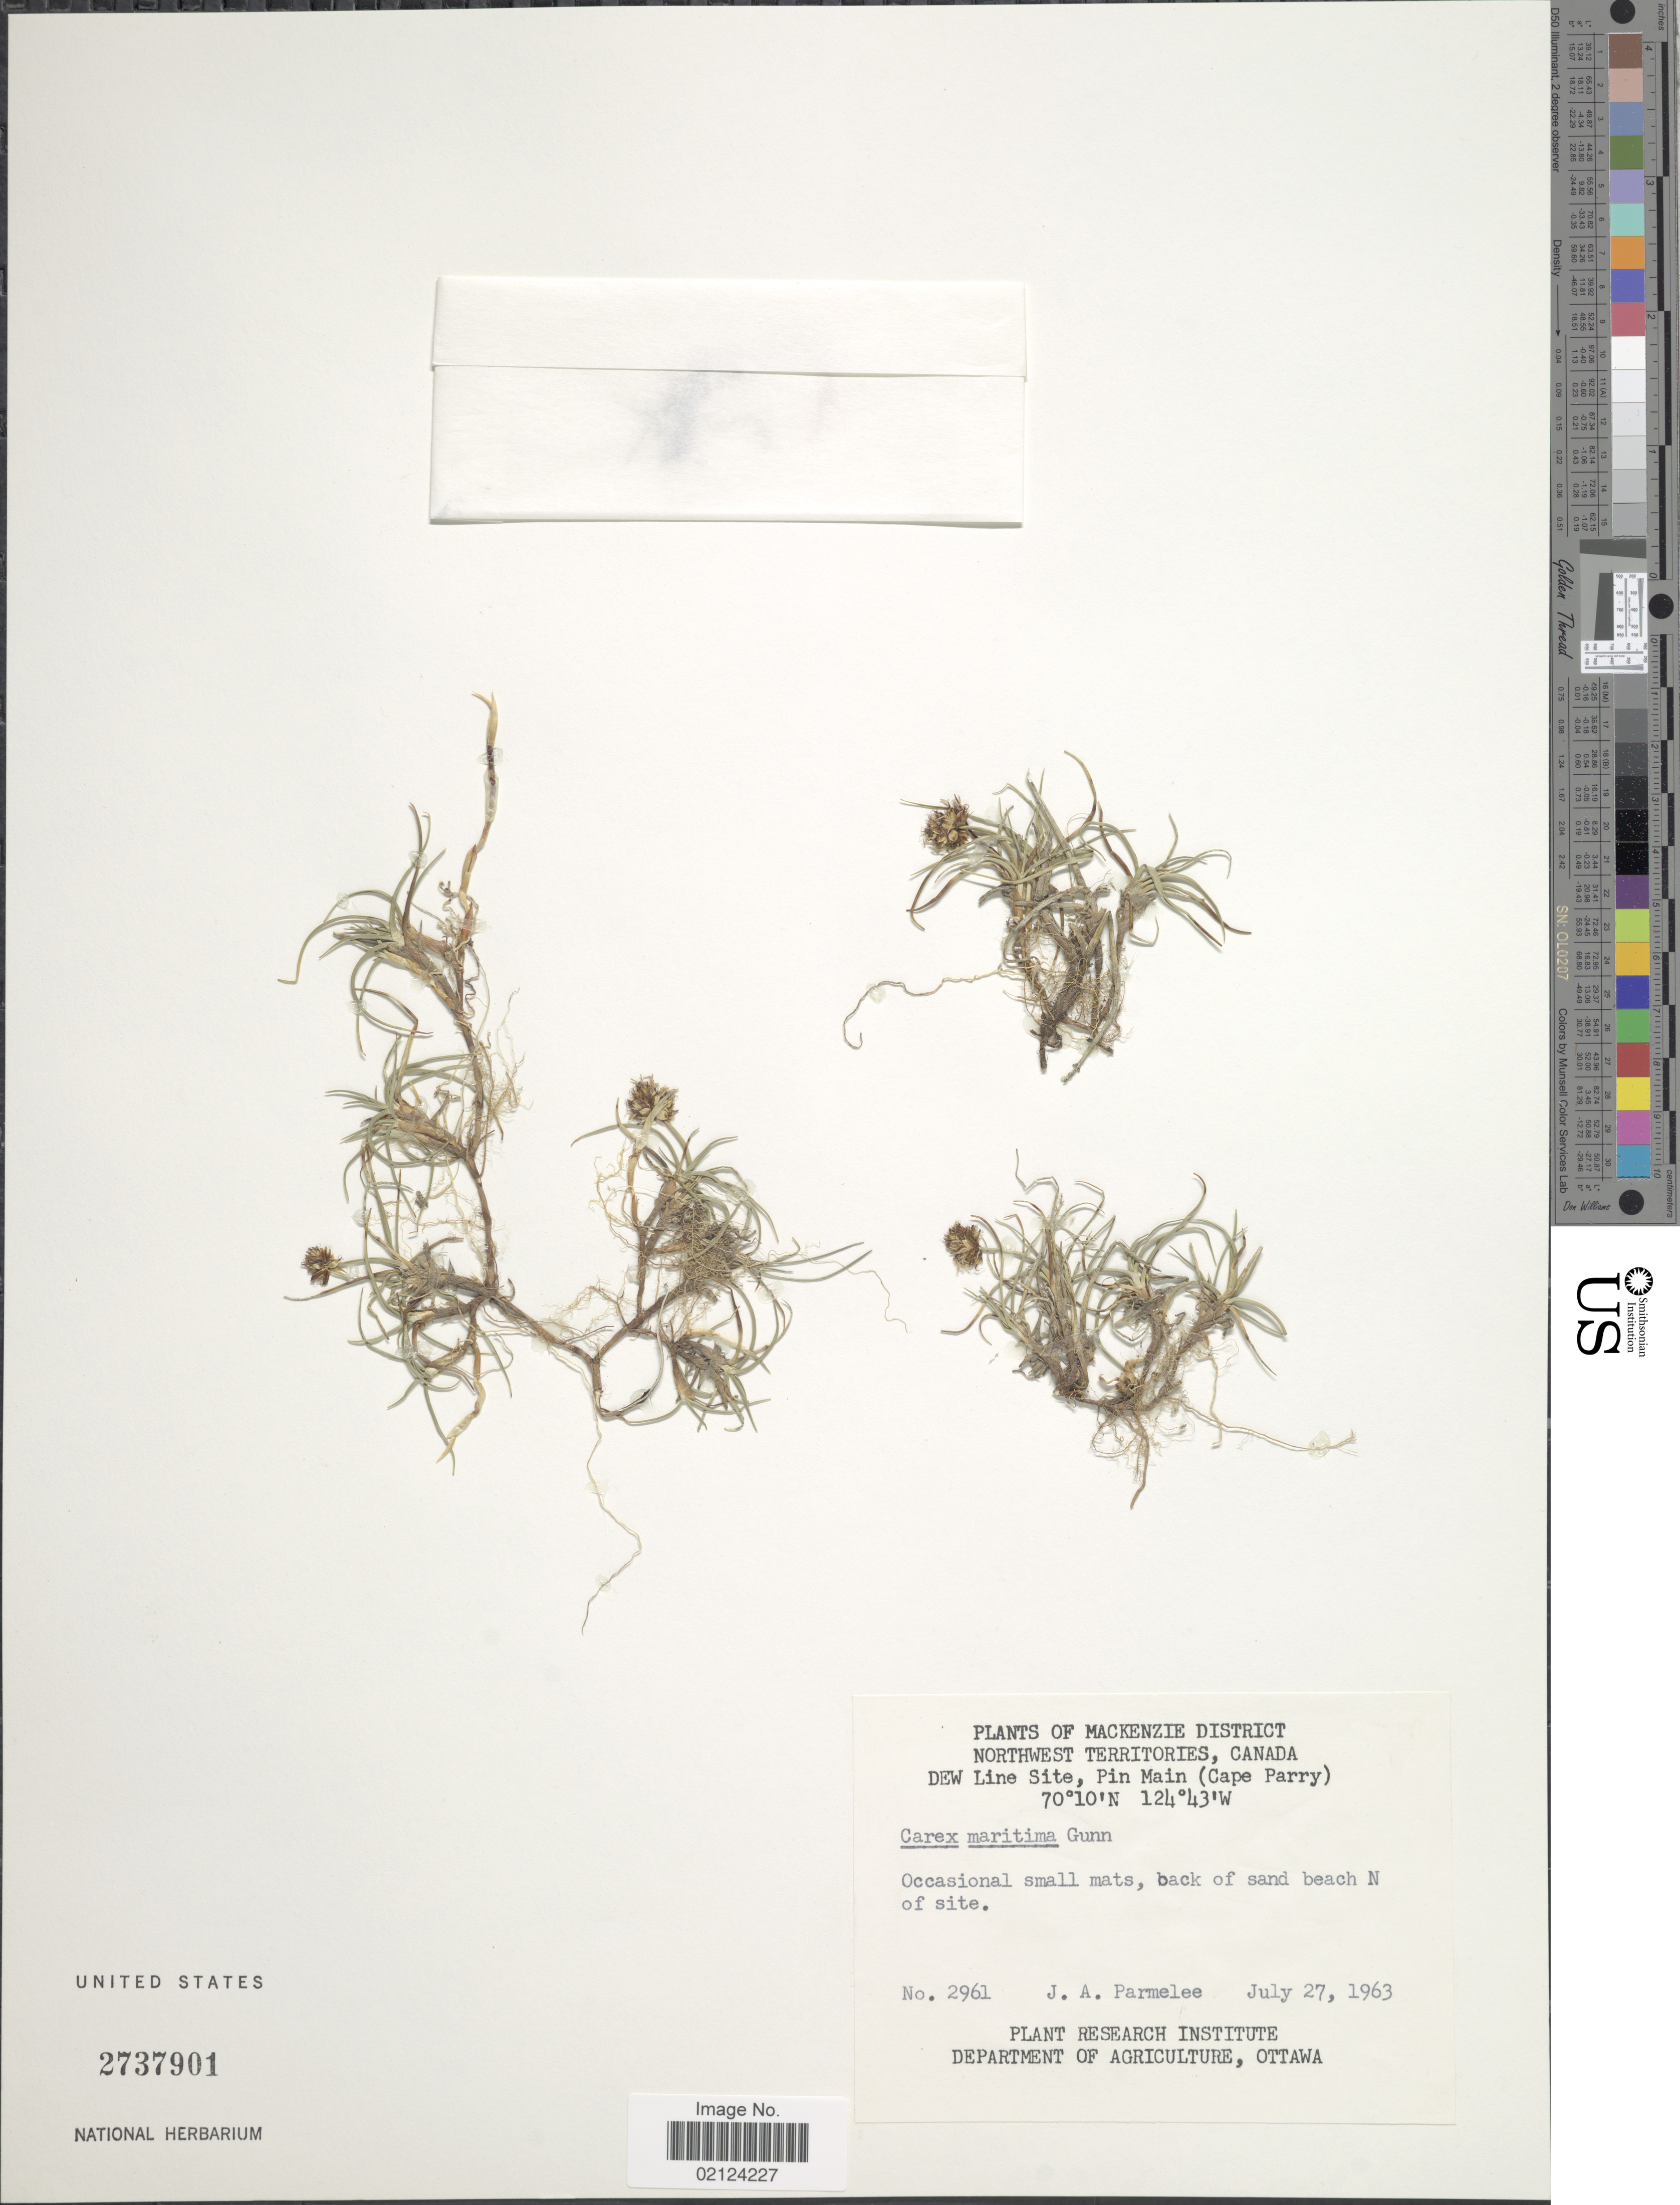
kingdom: Plantae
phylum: Tracheophyta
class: Liliopsida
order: Poales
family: Cyperaceae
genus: Carex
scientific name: Carex maritima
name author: Gunnerus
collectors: J. A. Parmelee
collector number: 2961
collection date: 1963-07-27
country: Canada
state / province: Northwest Territories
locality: MacKenzie District. Dew Line Site, Pin Main (Cape Parry). Occasional small mats, back of sand beach N of site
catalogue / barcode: US 2737901